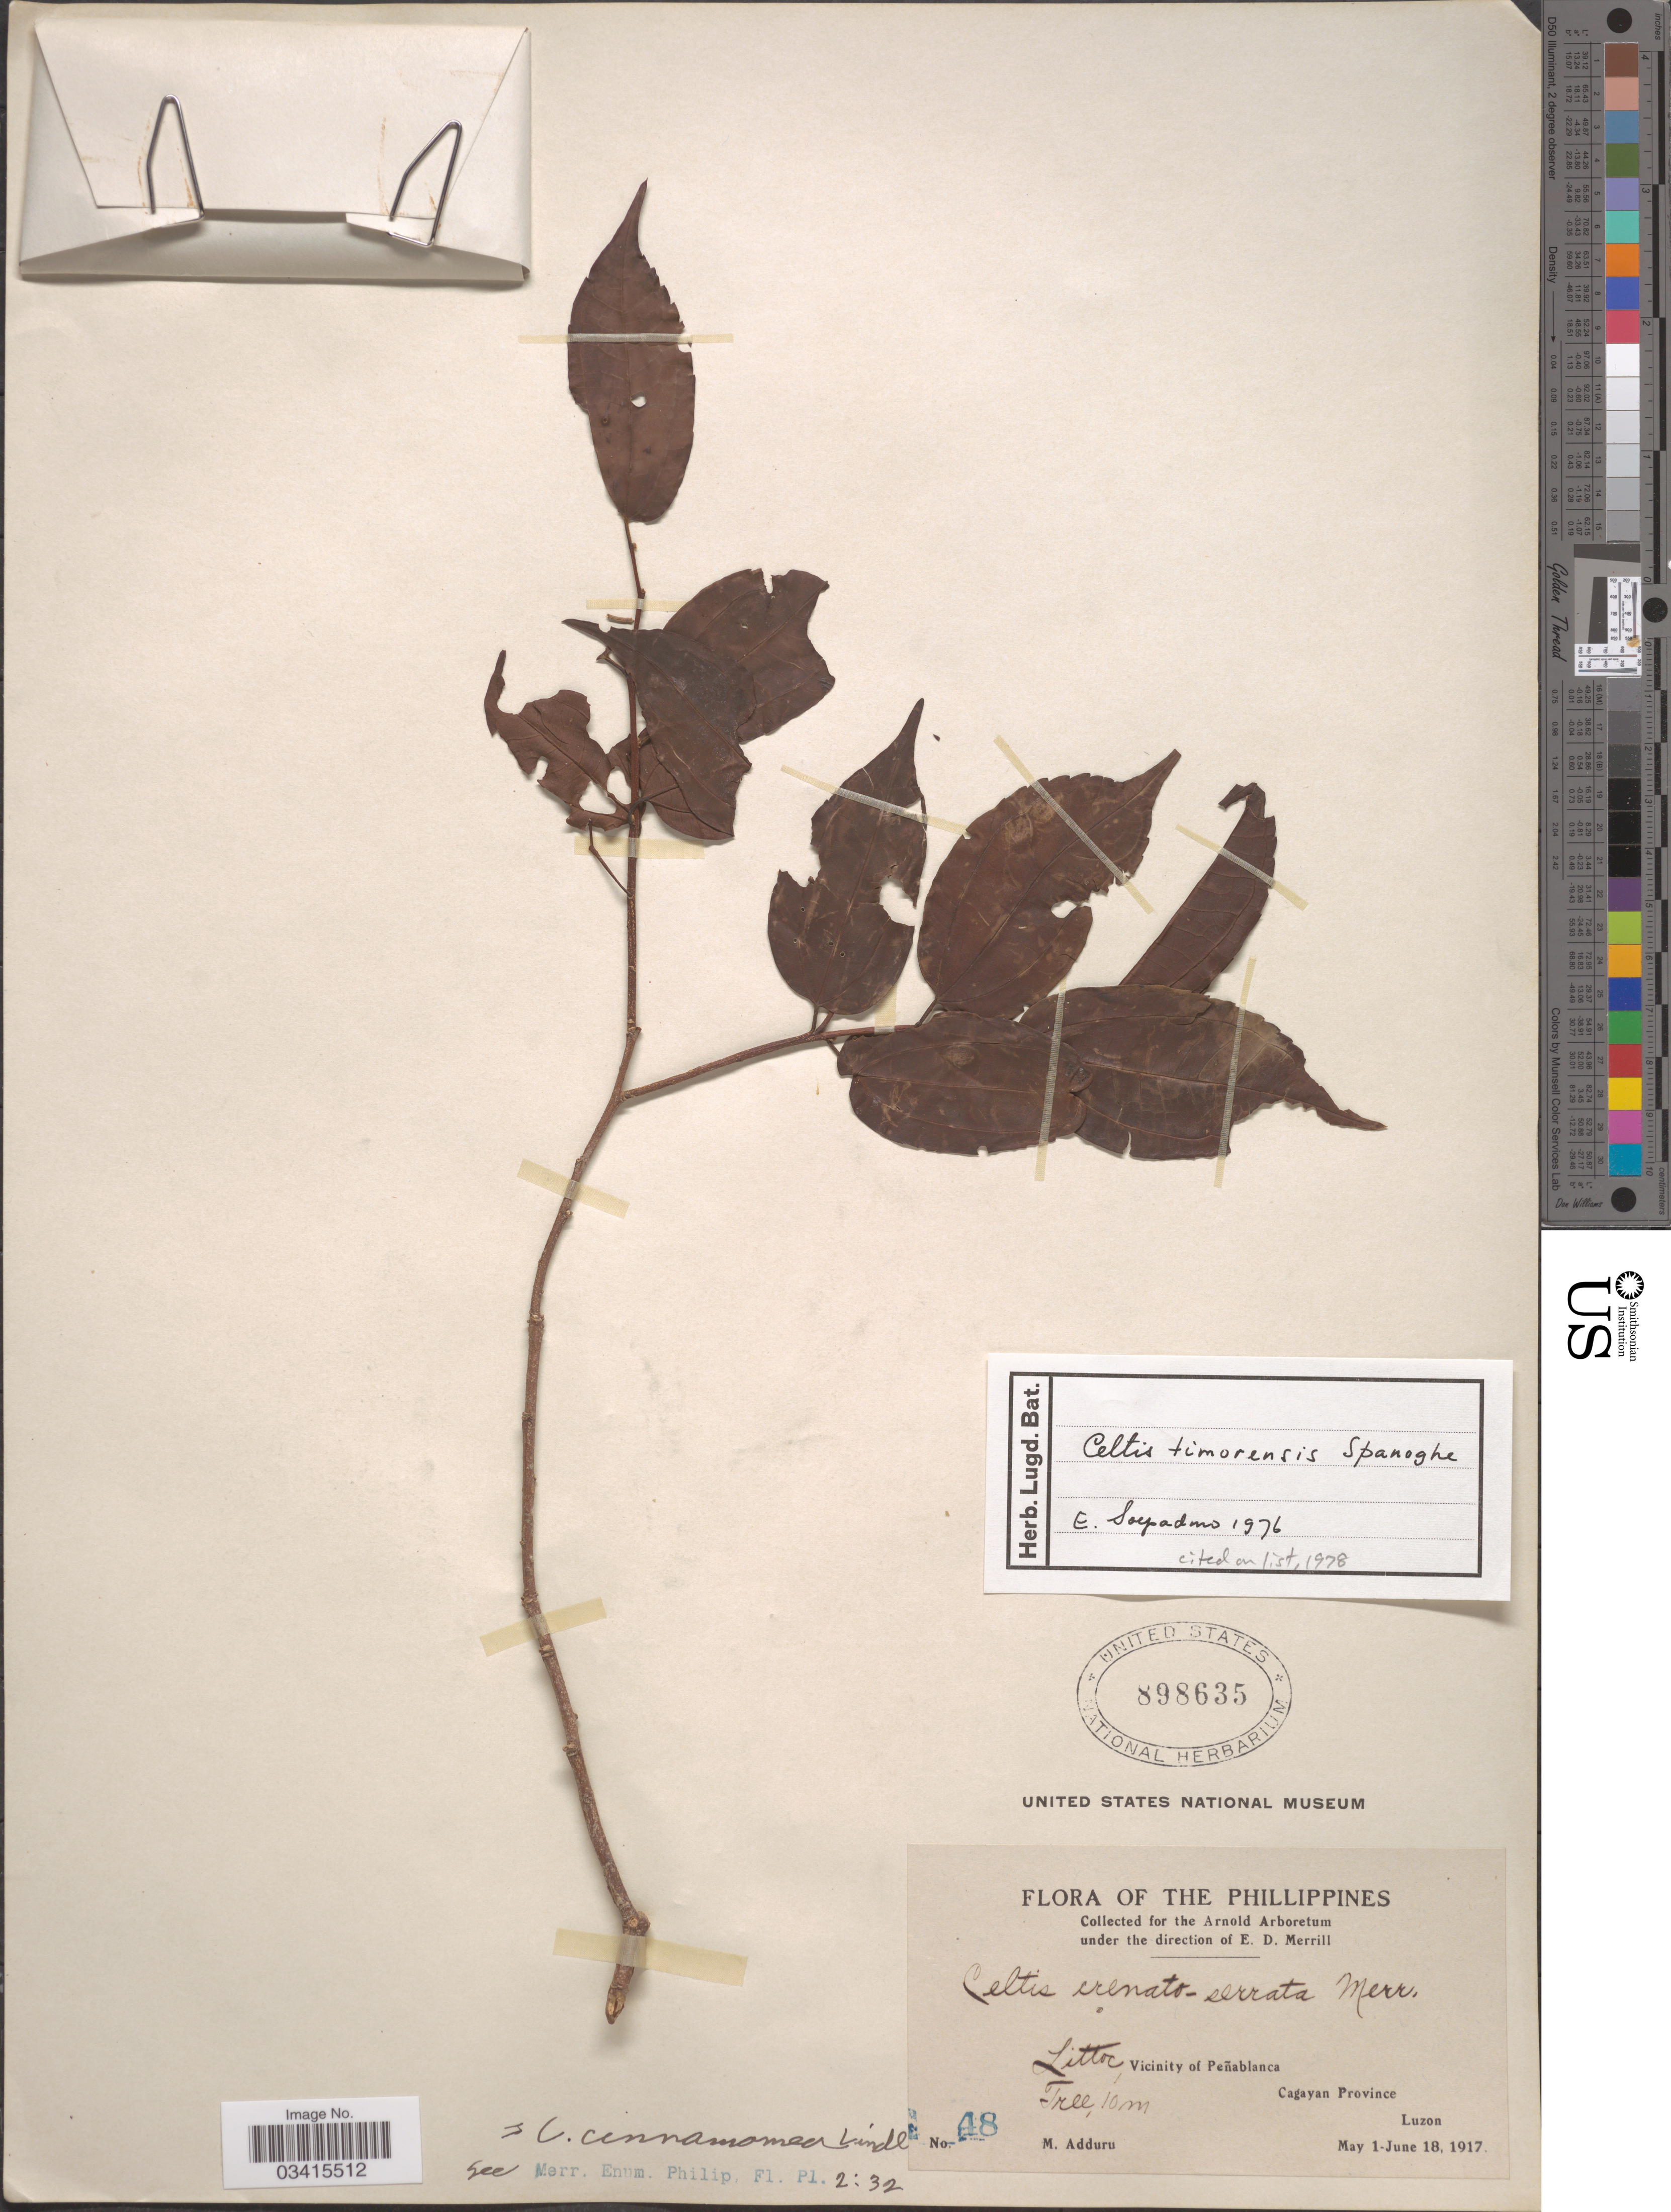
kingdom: Plantae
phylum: Tracheophyta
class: Magnoliopsida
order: Rosales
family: Cannabaceae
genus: Celtis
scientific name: Celtis timorensis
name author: Spanoghe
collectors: M. Adduru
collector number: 48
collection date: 1917-05-01/1917-06-18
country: Philippines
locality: Littoc, Vicinity of Peñablanca, Cagayan Province, Luzon.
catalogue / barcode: US 898635